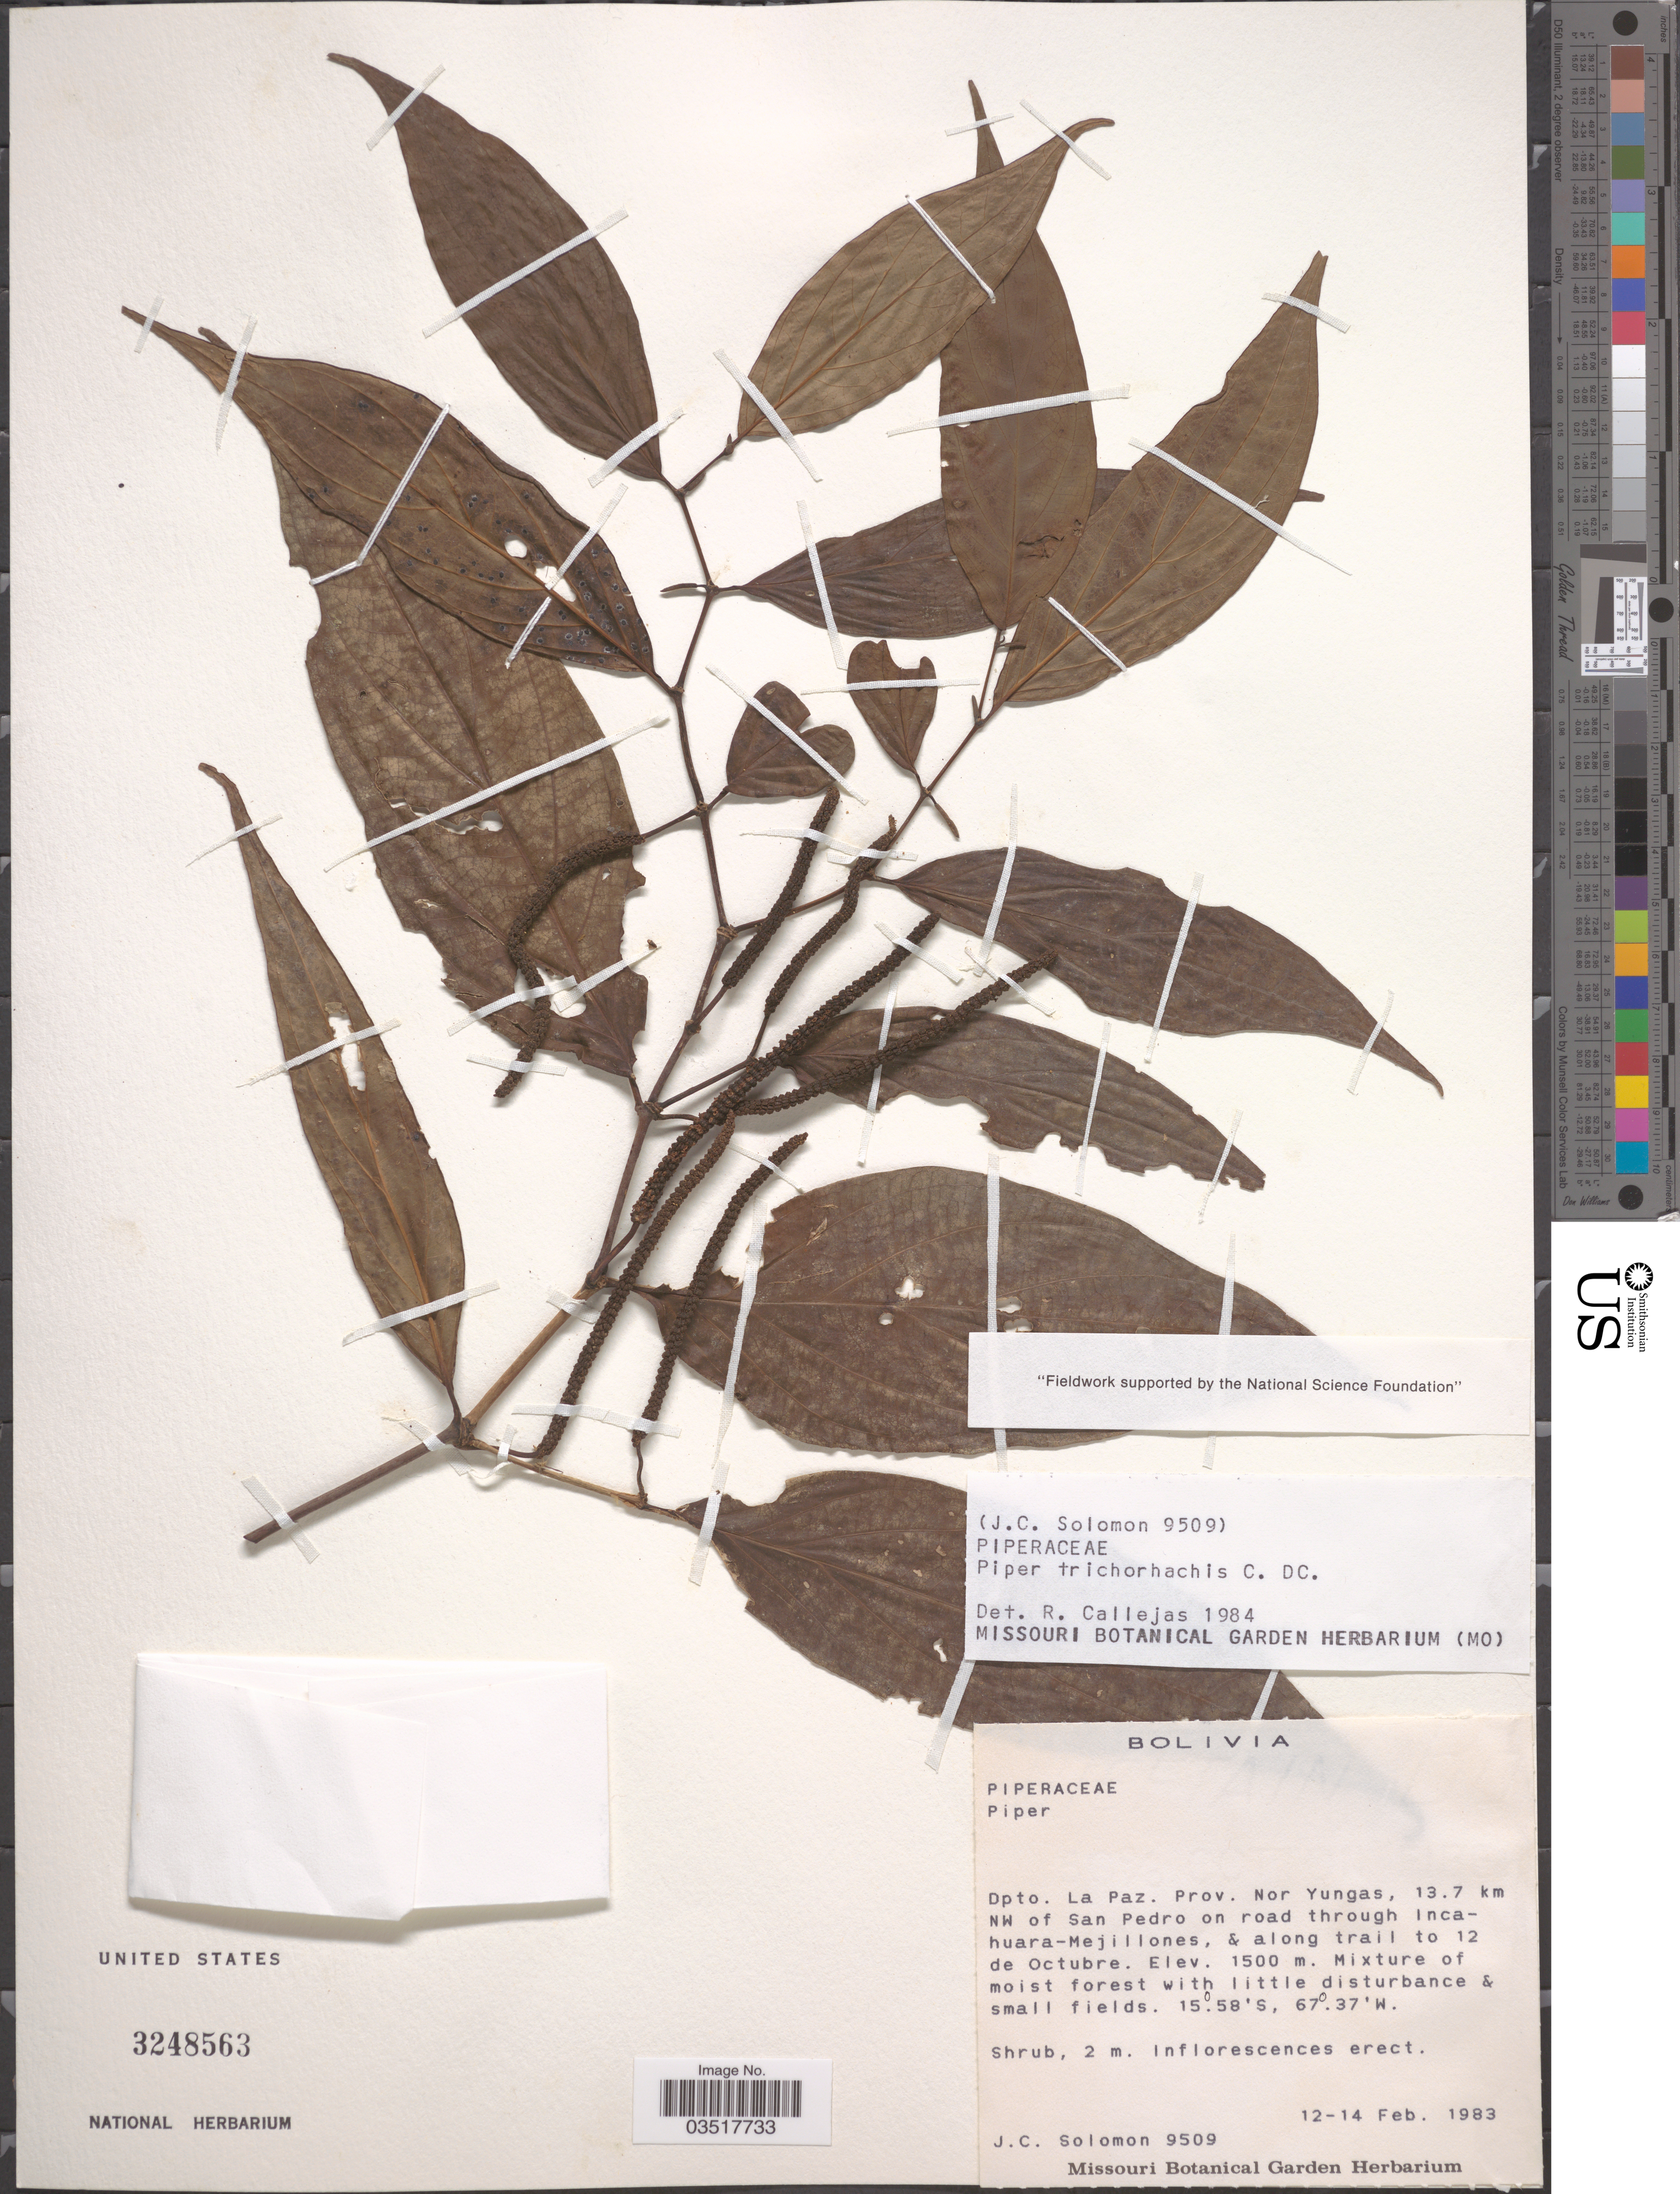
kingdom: Plantae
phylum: Tracheophyta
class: Magnoliopsida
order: Piperales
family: Piperaceae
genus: Piper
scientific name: Piper trichorhachis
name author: C. DC.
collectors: J. C. Solomon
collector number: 9509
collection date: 1983-02-12/1983-02-14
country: Bolivia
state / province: La Paz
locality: Dpto. La Paz. Prov. Nor Yungas, 13.7 km NW of San Pedro on road through Incahuara-Mejillones, & along trail to 12 de Octubre.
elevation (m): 1500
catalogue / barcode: US 3248563